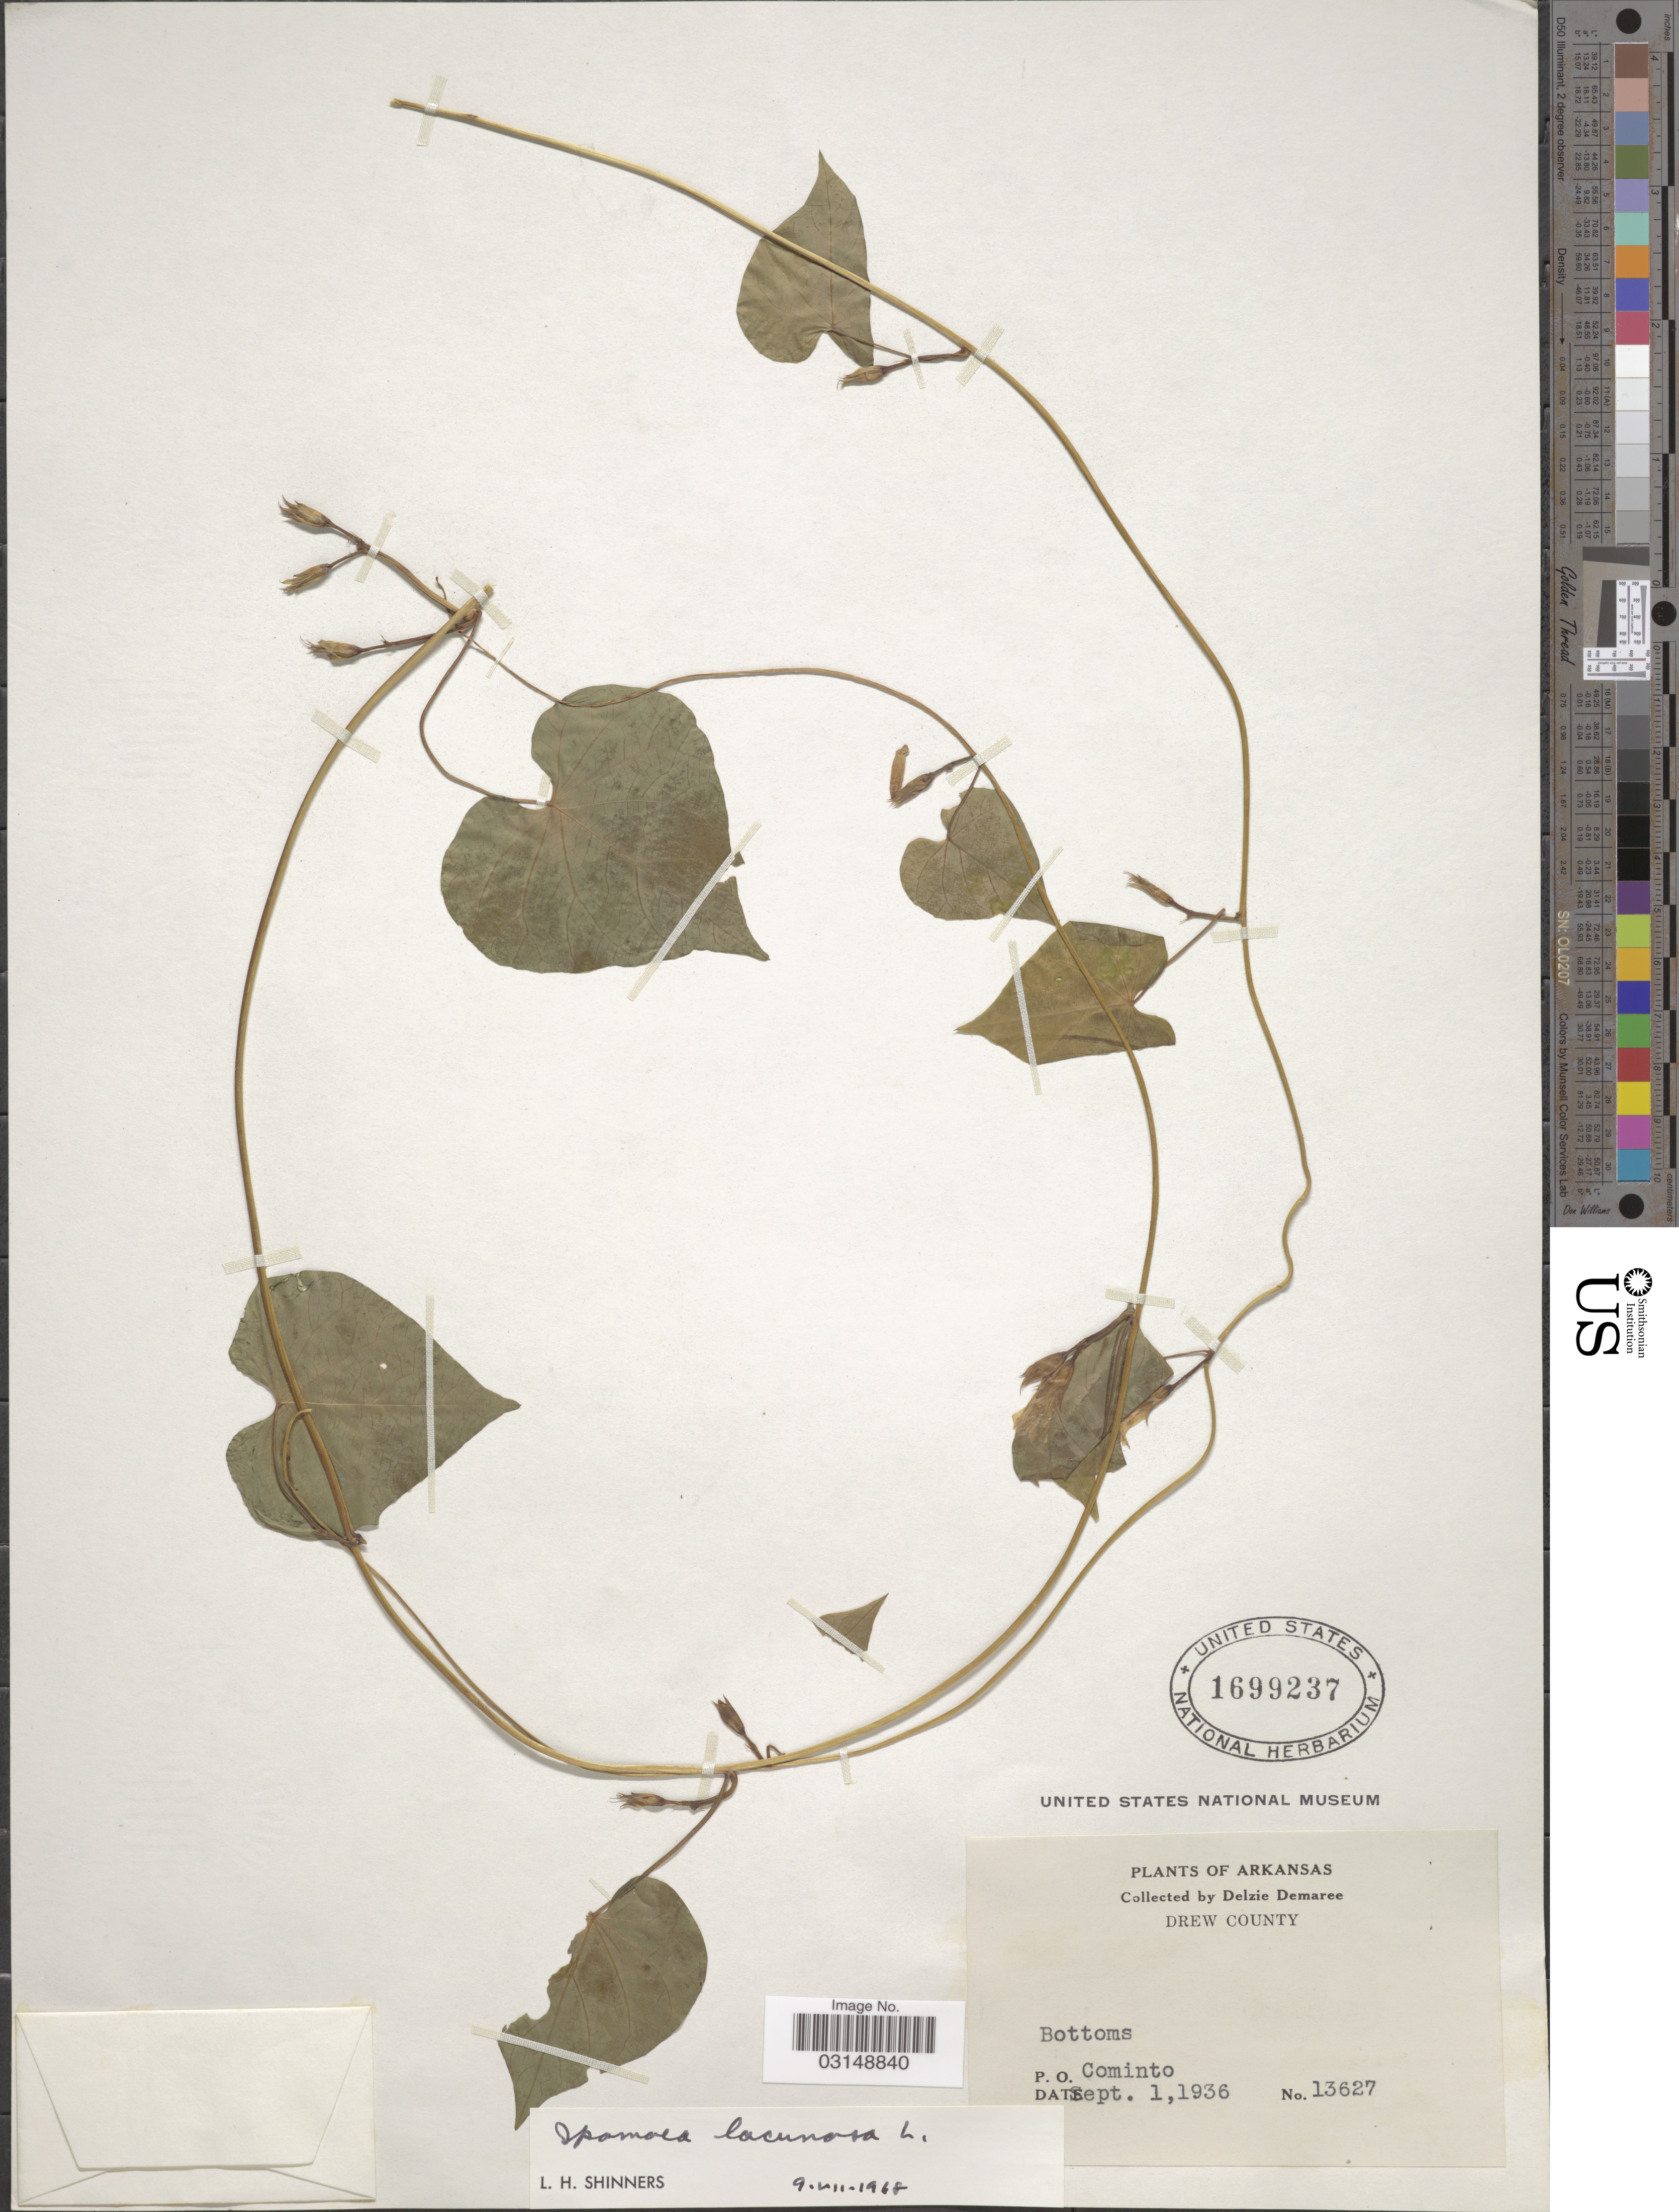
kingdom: Plantae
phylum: Tracheophyta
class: Magnoliopsida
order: Solanales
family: Convolvulaceae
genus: Ipomoea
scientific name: Ipomoea lacunosa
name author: L.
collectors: D. Demaree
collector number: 13627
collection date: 1936-09-01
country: United States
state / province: Arkansas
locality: Drew County. Bottoms. P. O. Cominto.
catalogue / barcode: US 1699237